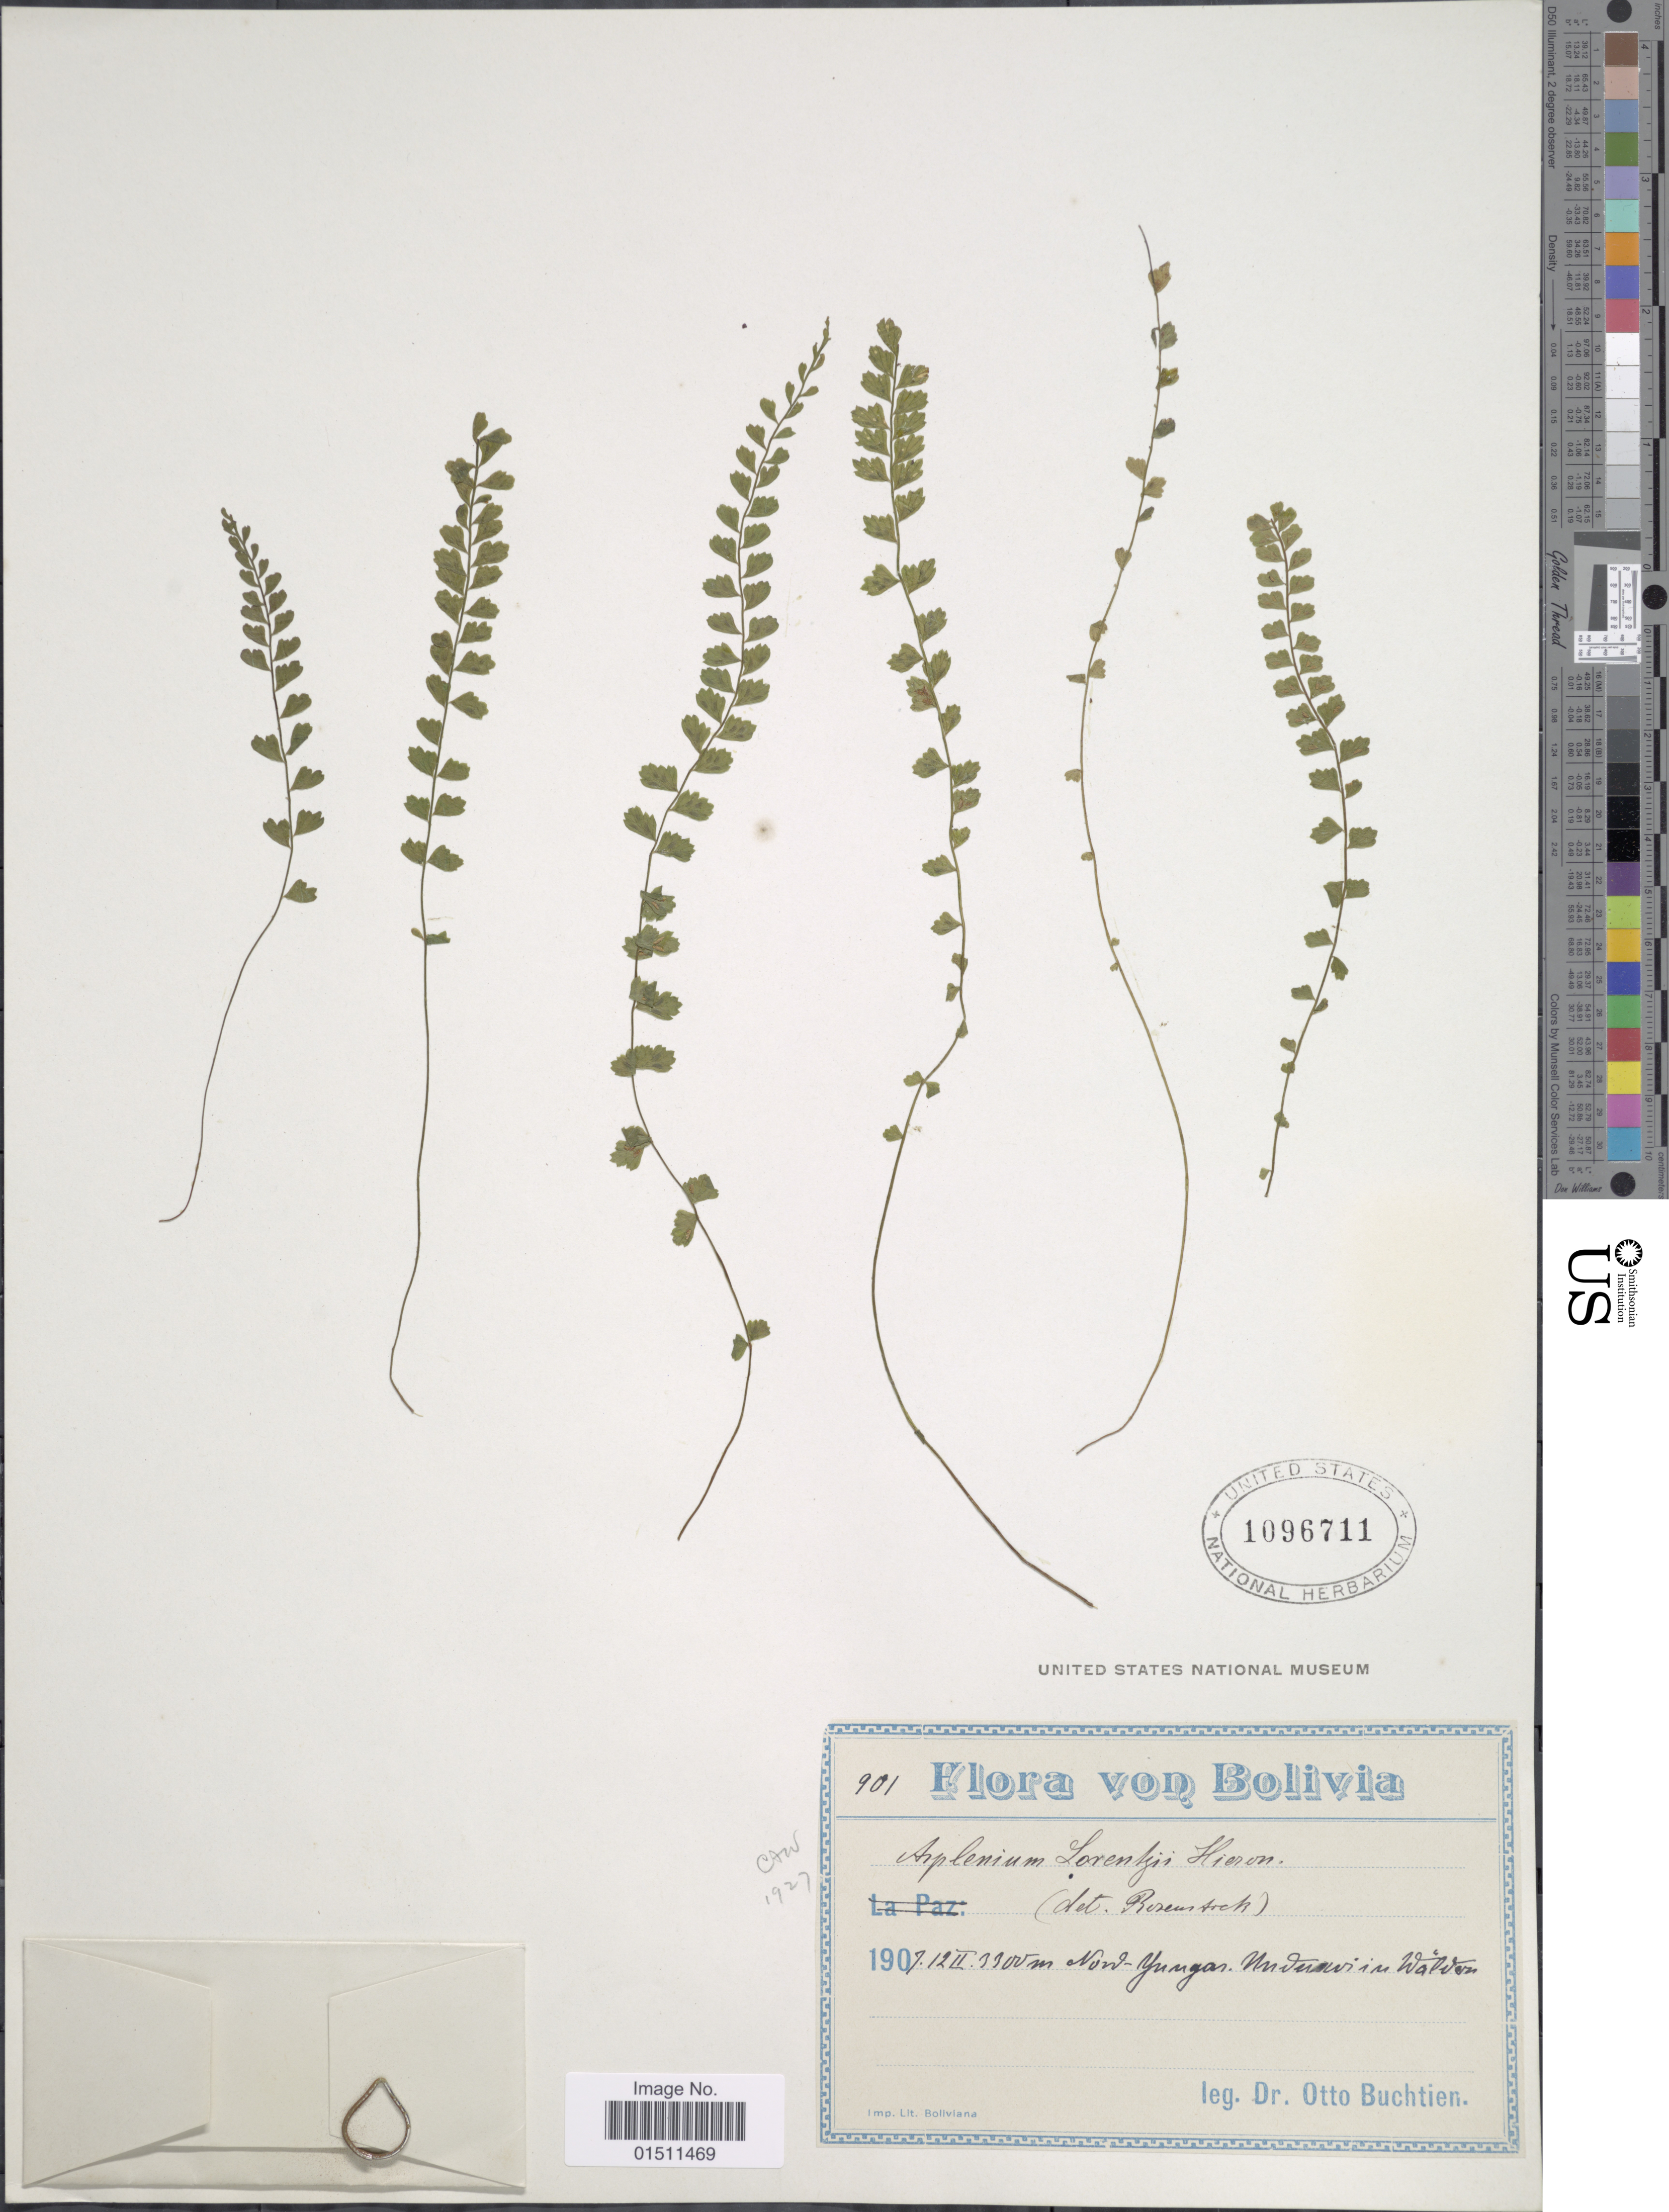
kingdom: Plantae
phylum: Tracheophyta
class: Polypodiopsida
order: Polypodiales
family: Aspleniaceae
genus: Asplenium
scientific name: Asplenium lorentzii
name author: Hieron.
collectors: O. Buchtien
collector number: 901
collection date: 1907-02-12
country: Bolivia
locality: Bolivia, Nord-Yungas, Nudervisin in Walvern.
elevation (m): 3300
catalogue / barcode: US 1096711